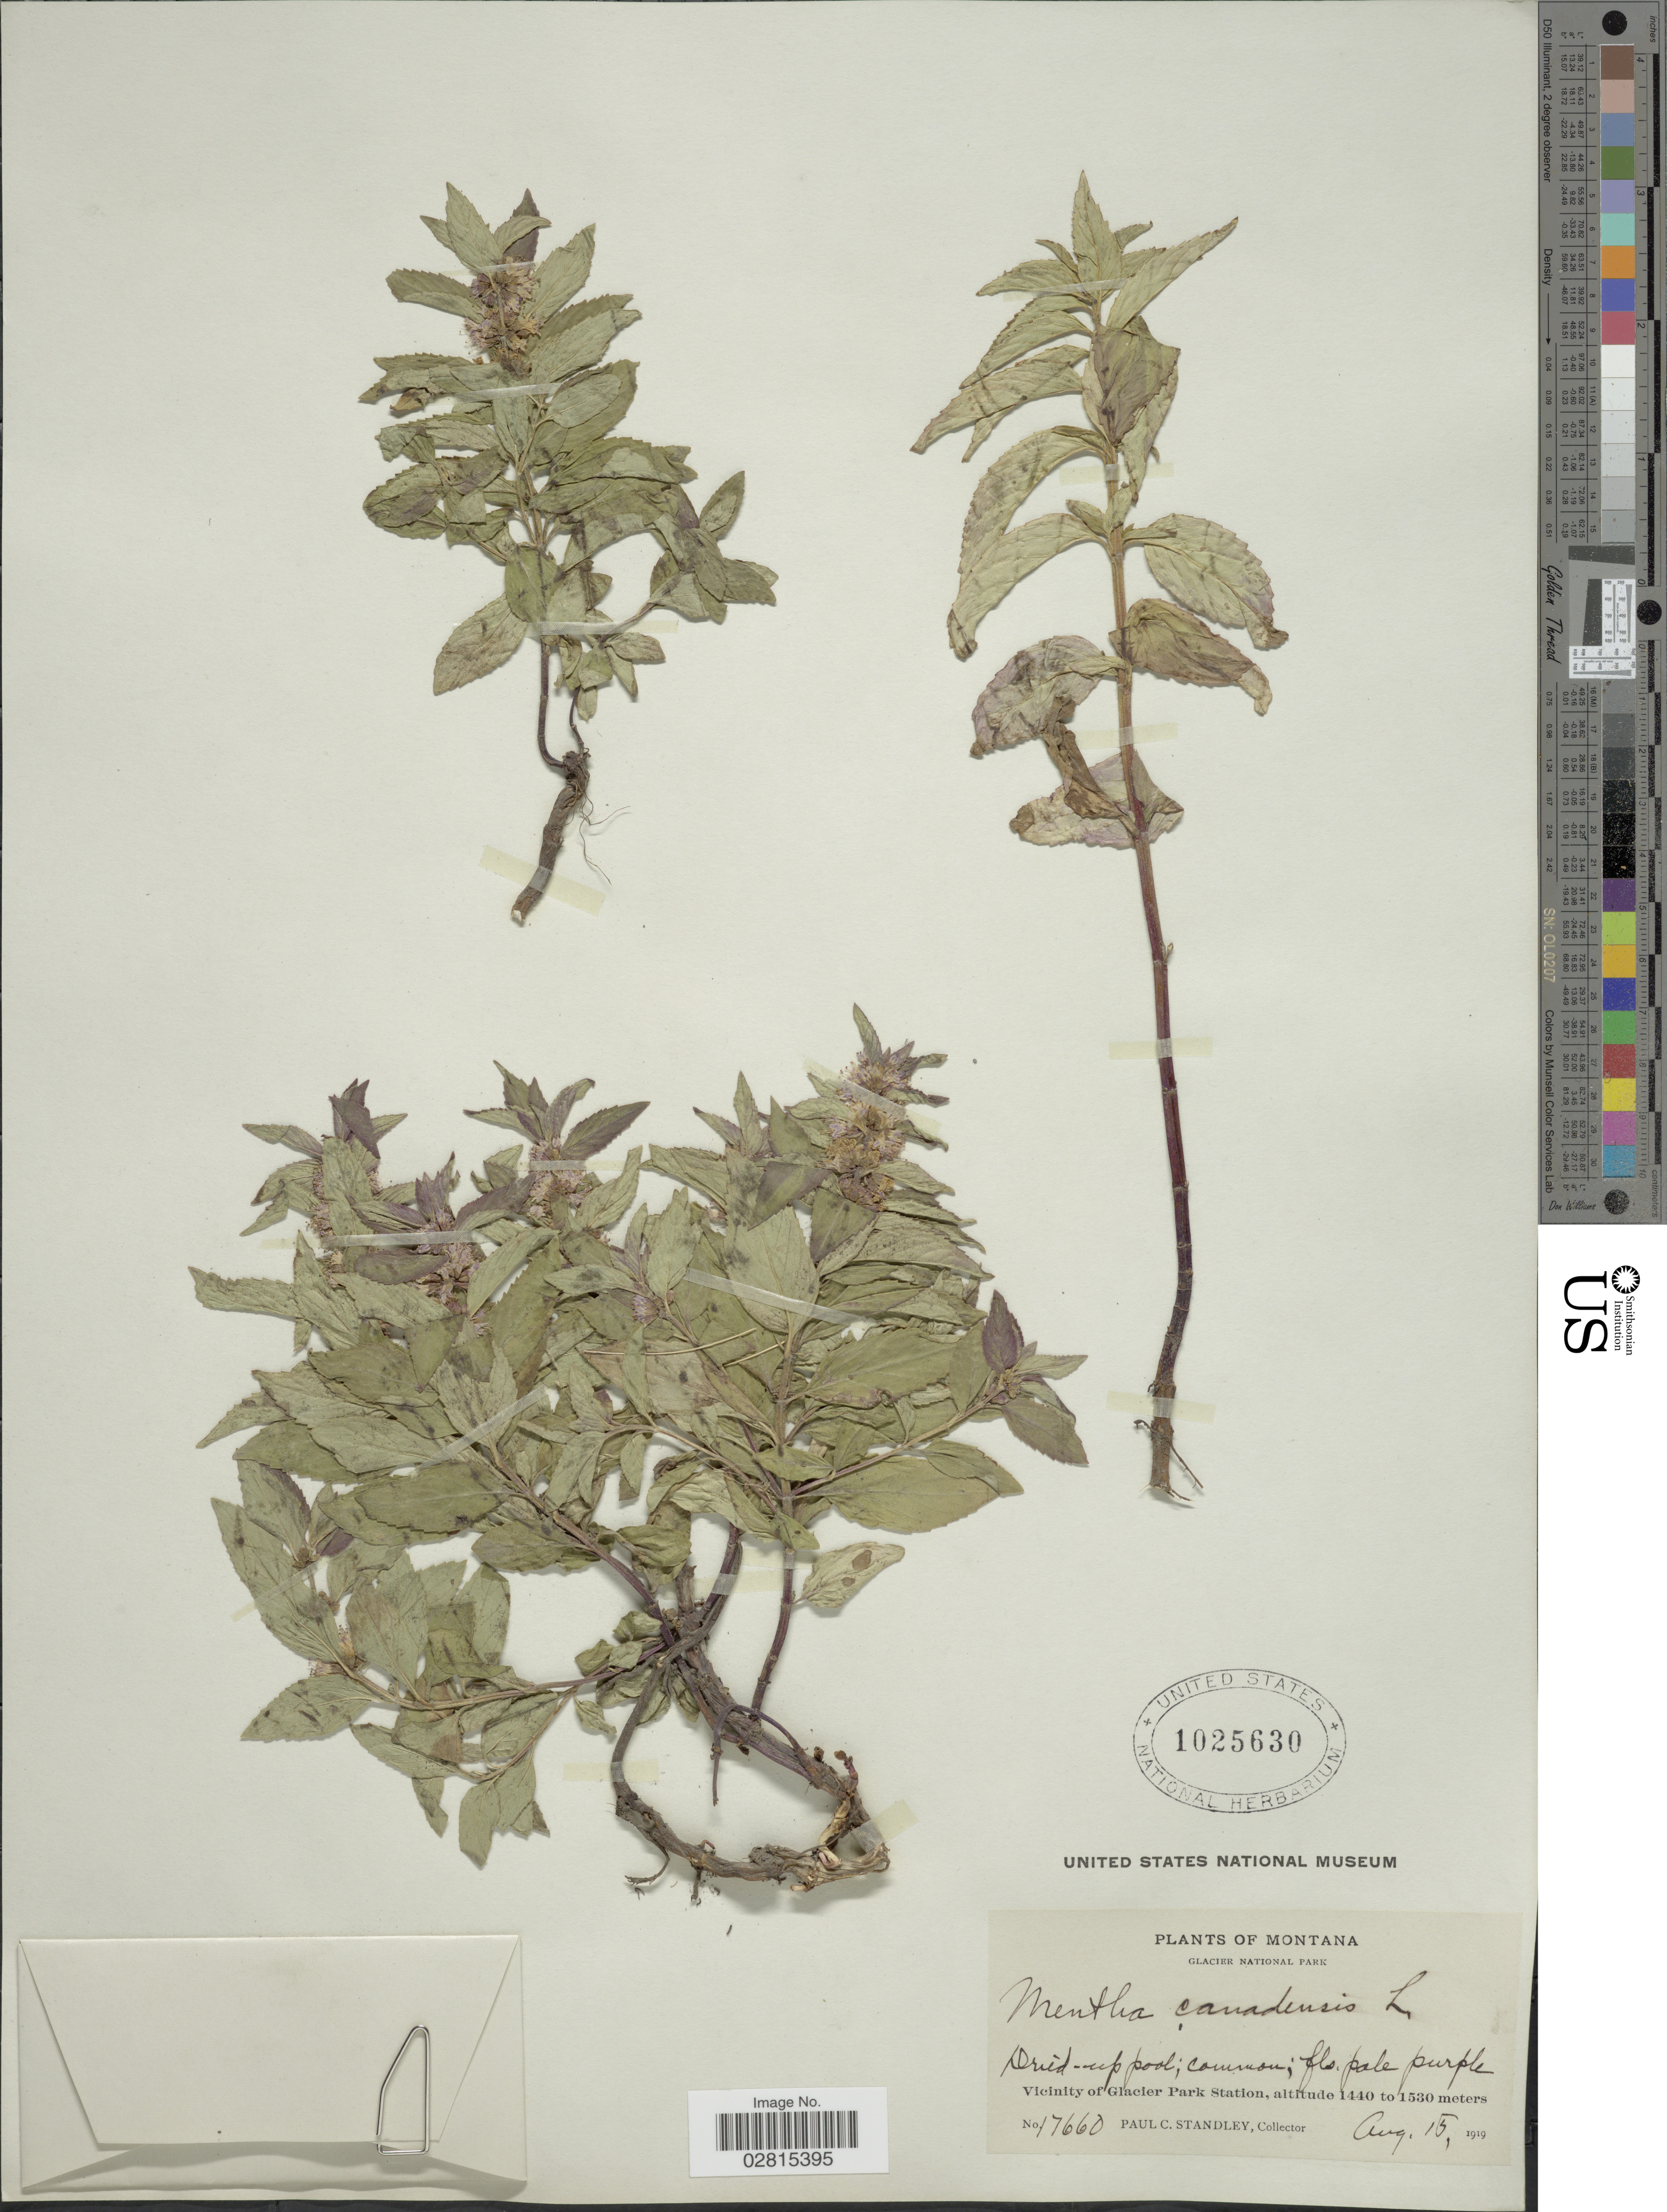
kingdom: Plantae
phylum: Tracheophyta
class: Magnoliopsida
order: Lamiales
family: Lamiaceae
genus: Mentha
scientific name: Mentha canadensis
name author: L.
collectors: P. C. Standley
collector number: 17660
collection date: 1919-08-15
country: United States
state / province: Montana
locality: Glacier National Park. Vicinity of Glacier Park Station.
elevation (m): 1440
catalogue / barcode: US 1025630